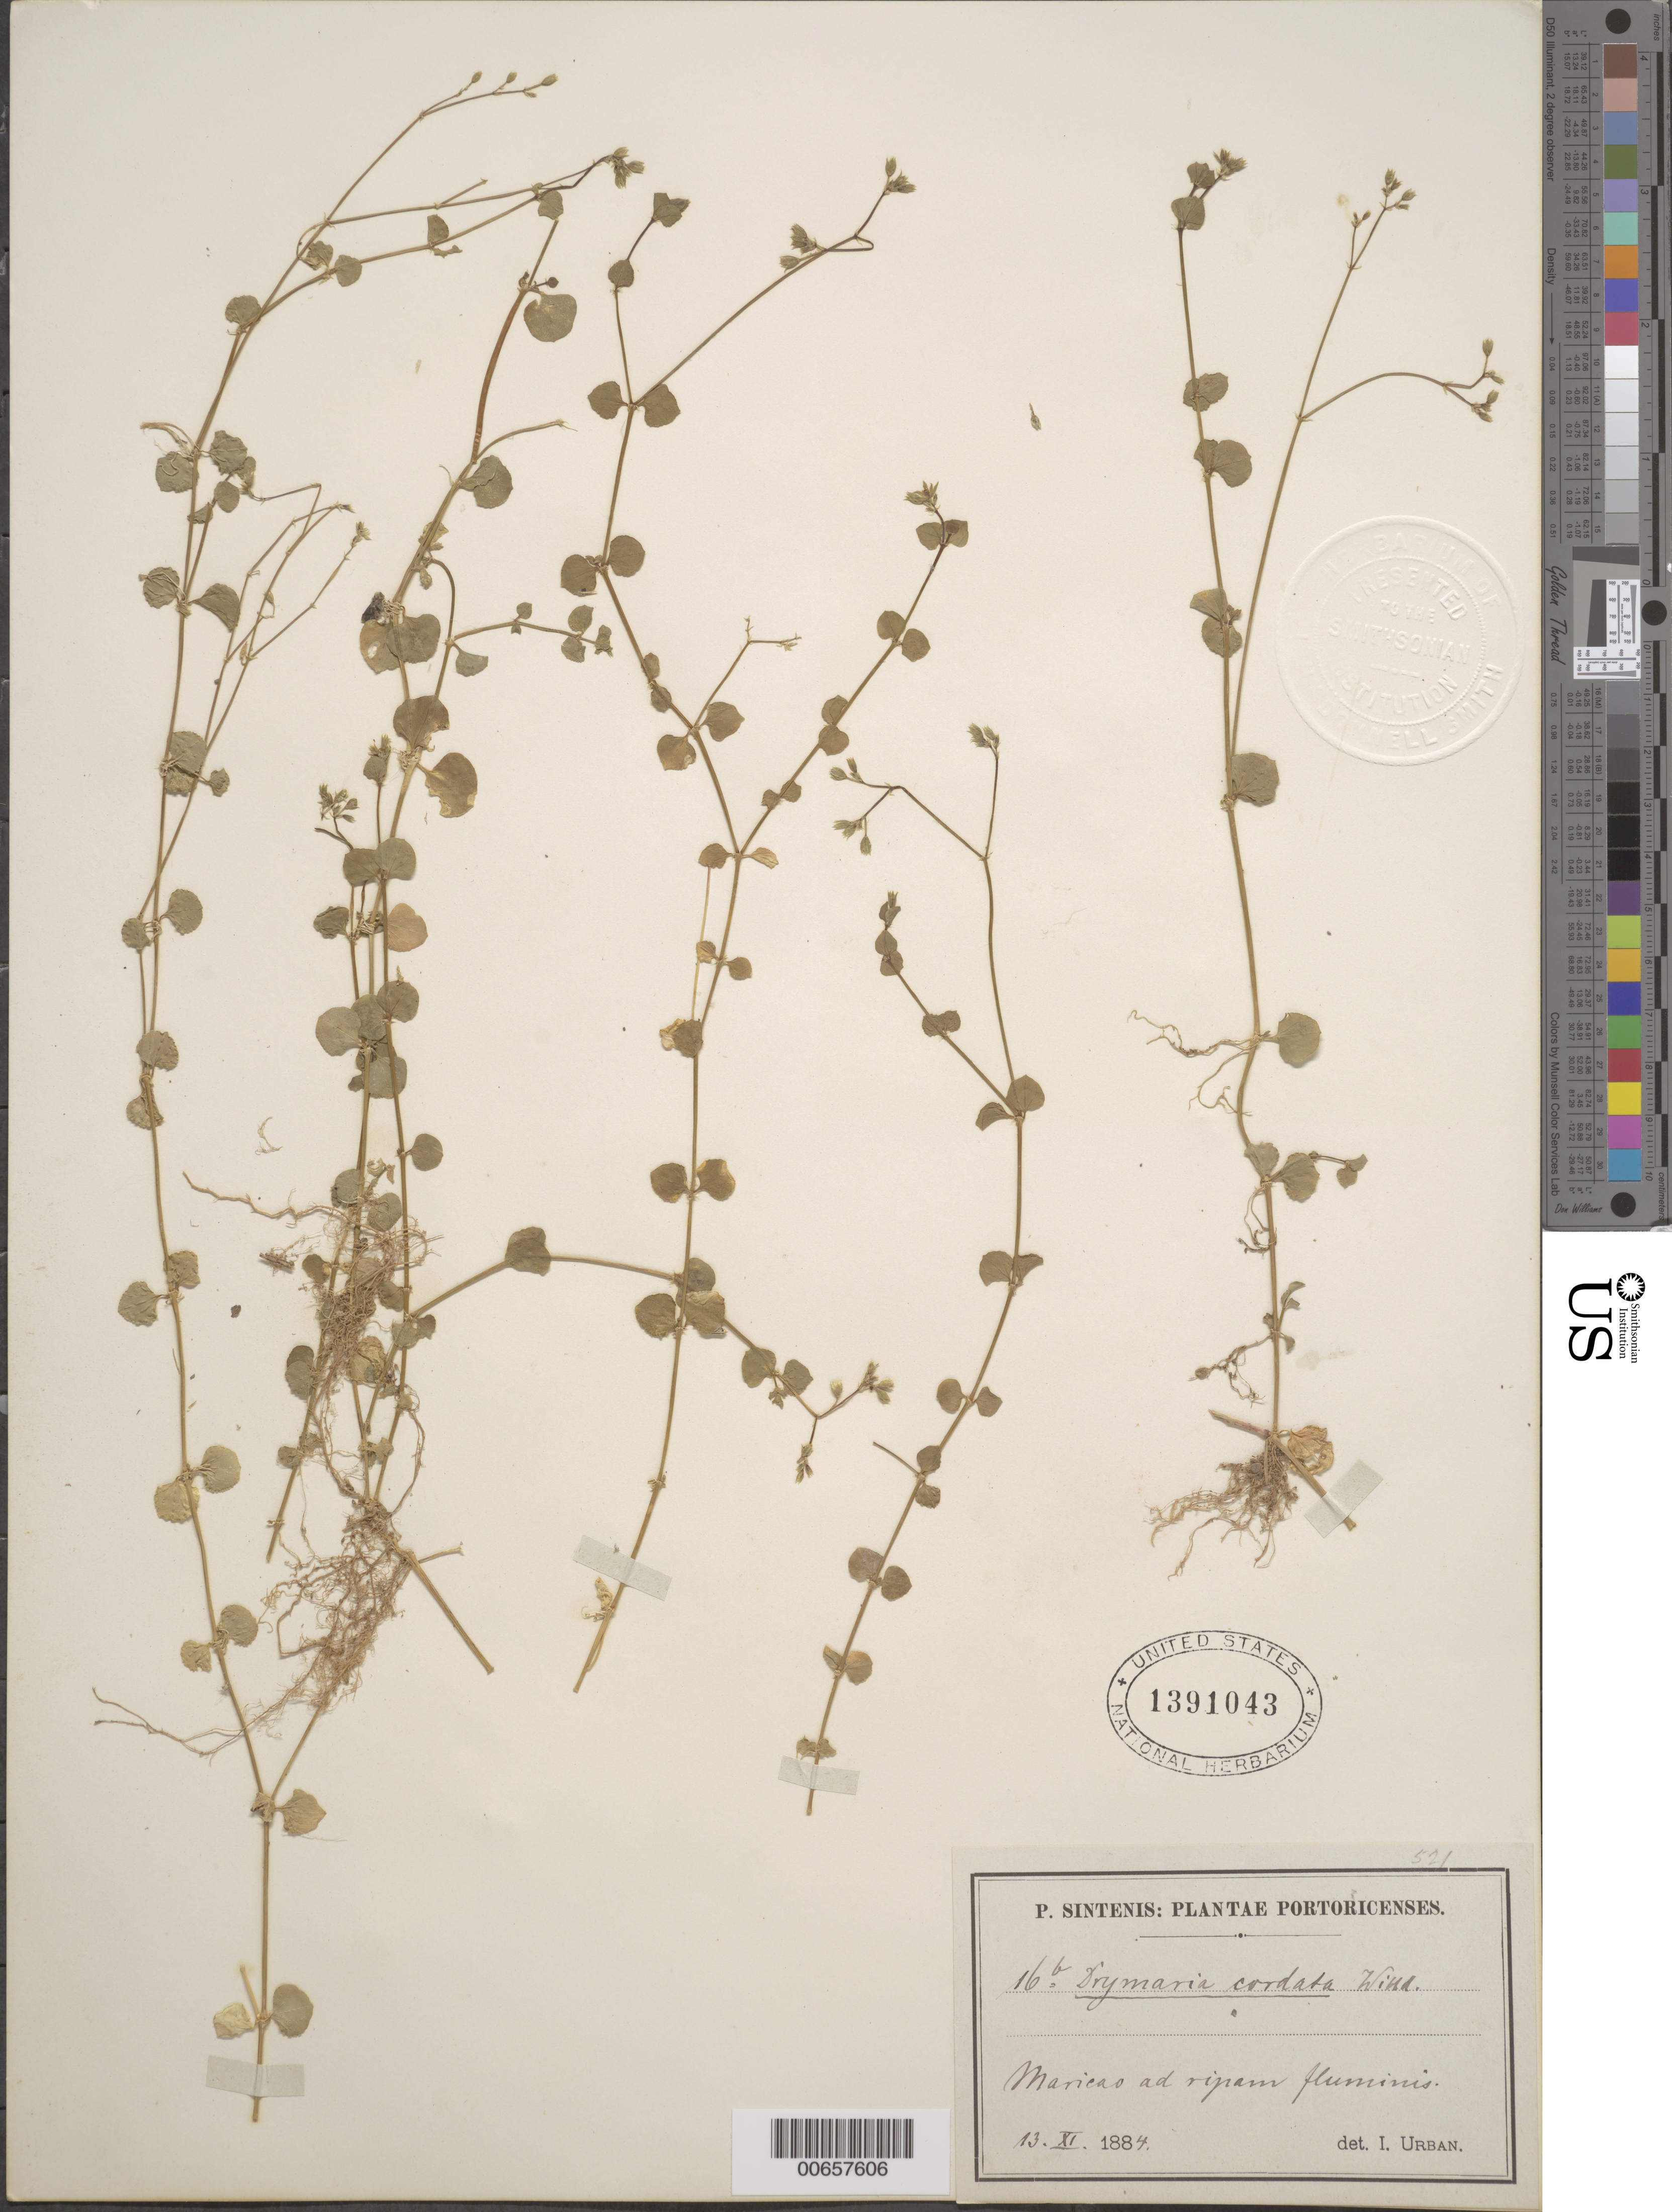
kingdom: Plantae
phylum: Tracheophyta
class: Magnoliopsida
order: Caryophyllales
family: Caryophyllaceae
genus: Drymaria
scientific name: Drymaria cordata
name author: (L.) Willd. ex Schult.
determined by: Urban, Ignatz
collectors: P. Sintenis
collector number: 16 b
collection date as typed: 13 Nov 1884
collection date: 1884-11-13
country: Puerto Rico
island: Greater Antilles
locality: Maricao ad ripam fluminis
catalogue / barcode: US 1391043